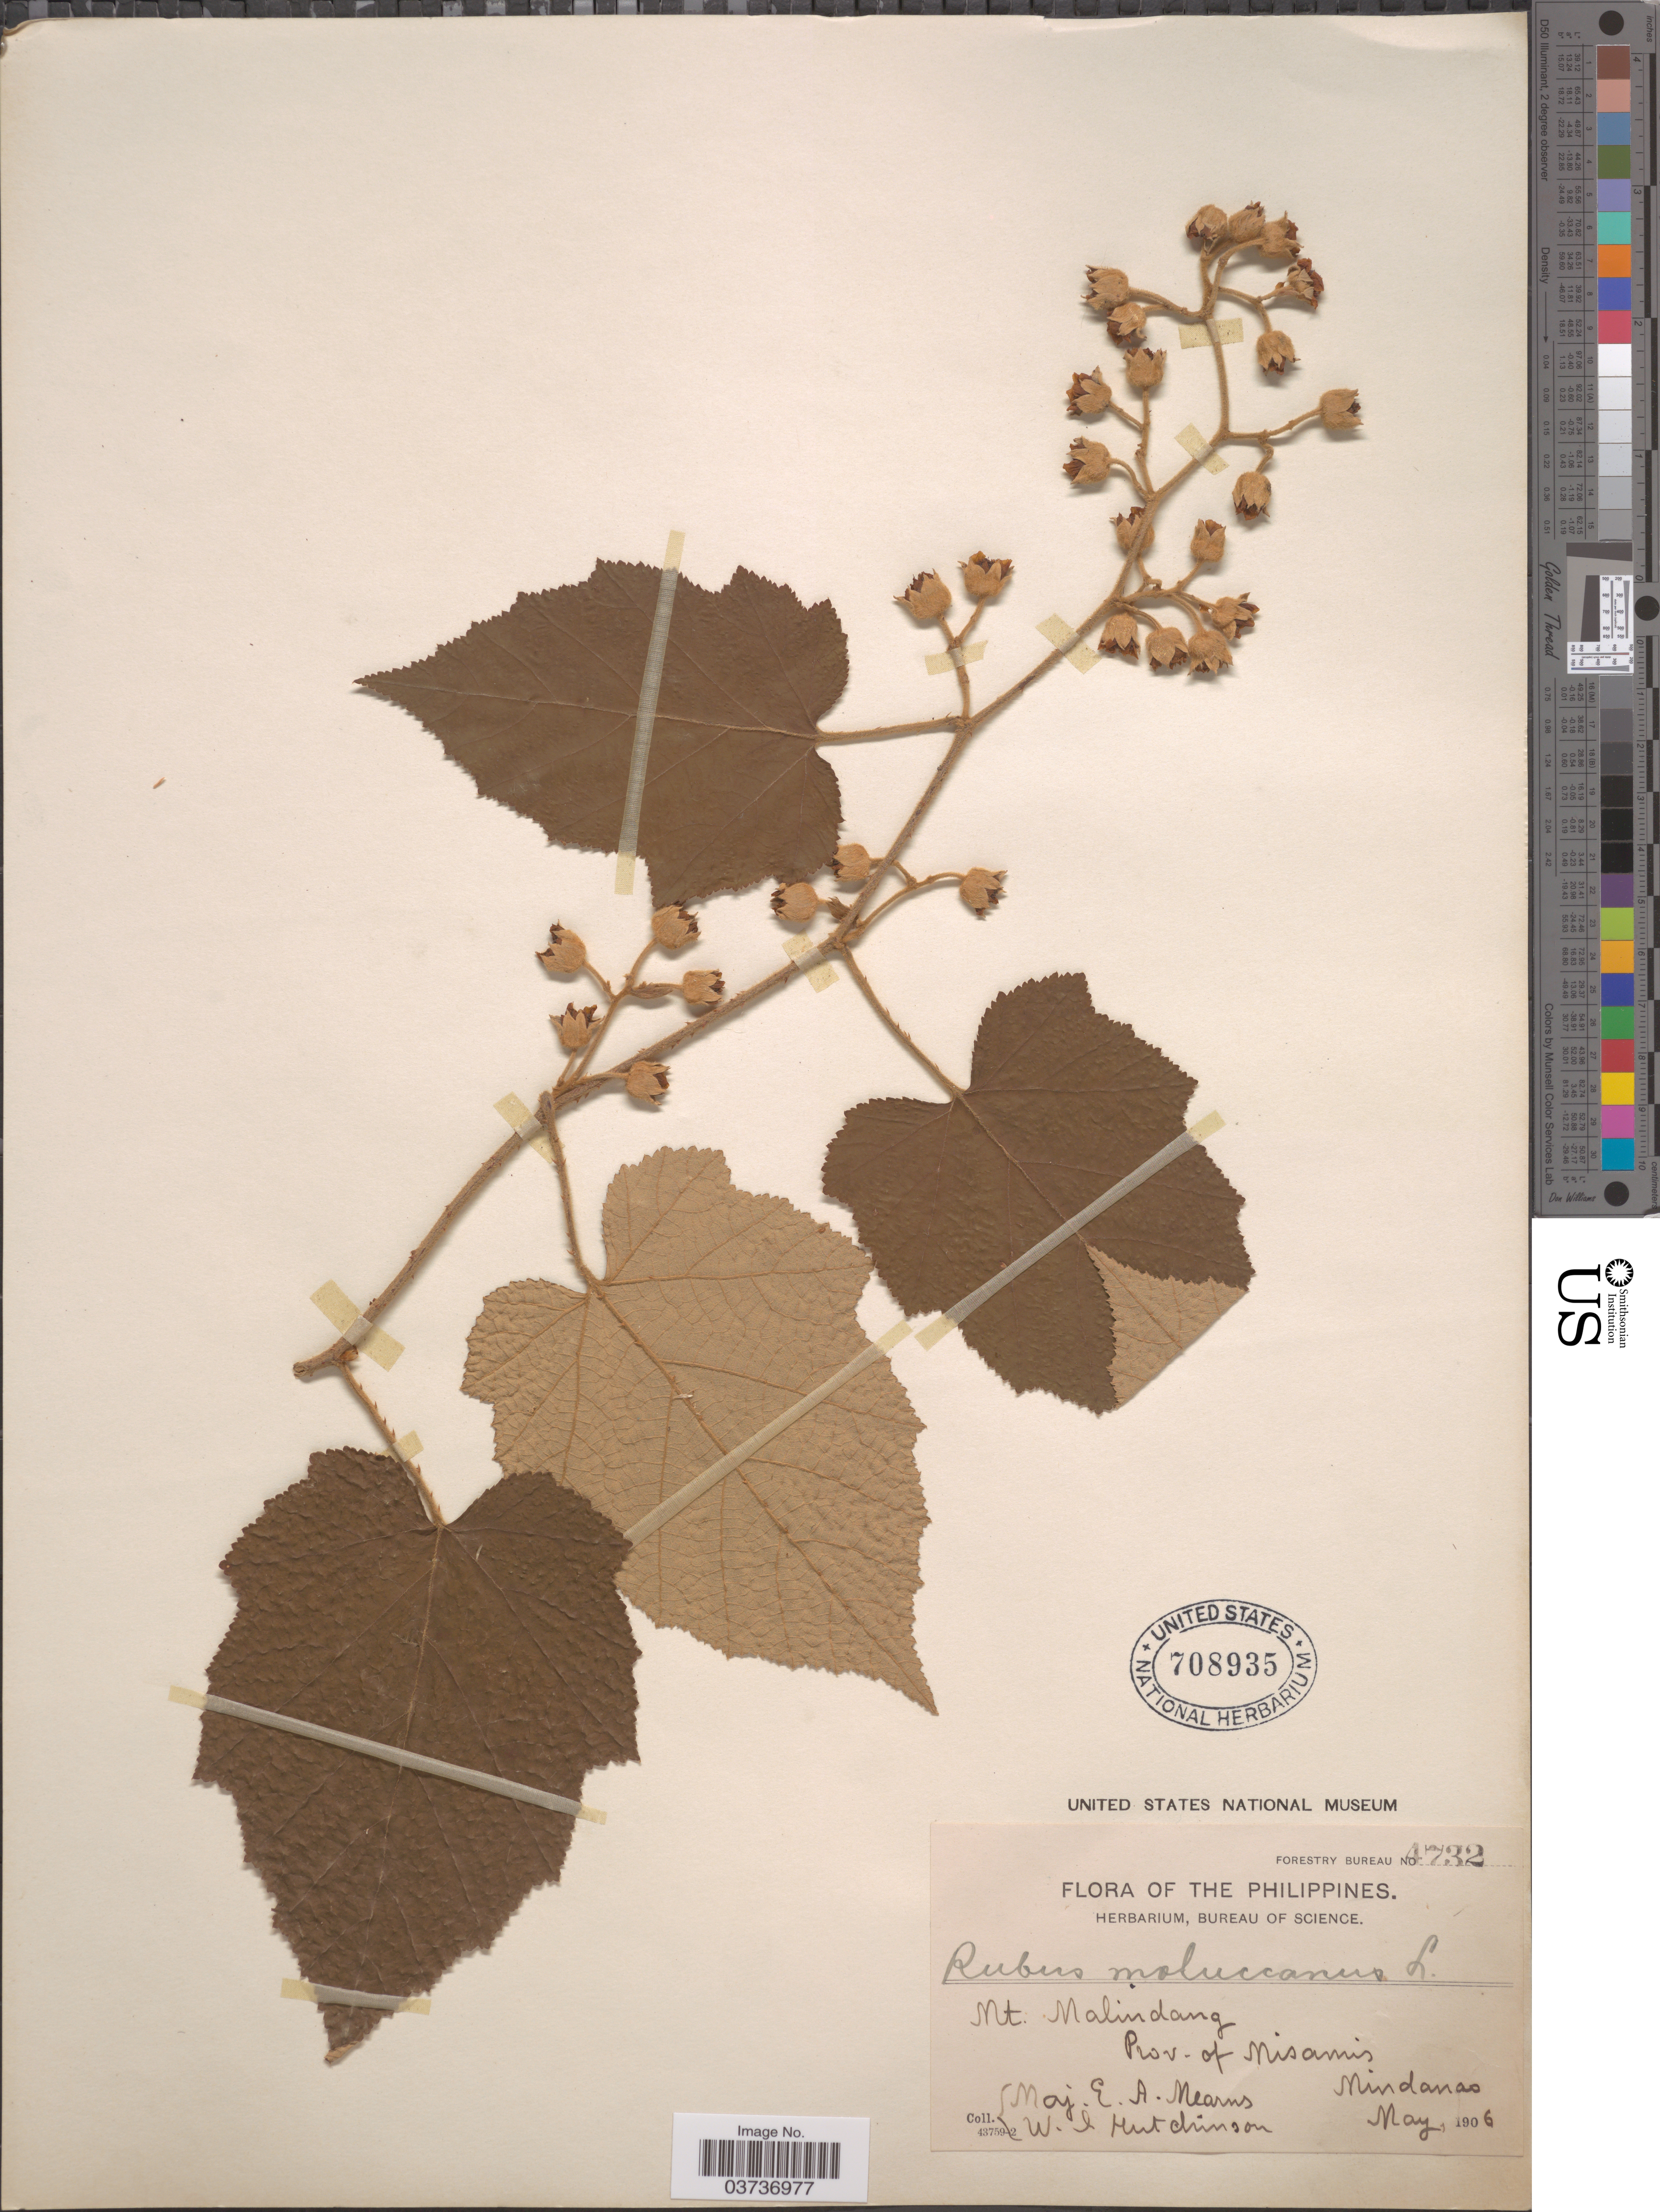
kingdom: Plantae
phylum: Tracheophyta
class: Magnoliopsida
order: Rosales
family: Rosaceae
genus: Rubus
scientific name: Rubus moluccanus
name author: L.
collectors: E. A. Mearns & W. I. Hutchinson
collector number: Forestry Bureau 4732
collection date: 1906-05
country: Philippines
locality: Mt. Malindang. Prov. of Misamis. Mindanao.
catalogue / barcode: US 708935